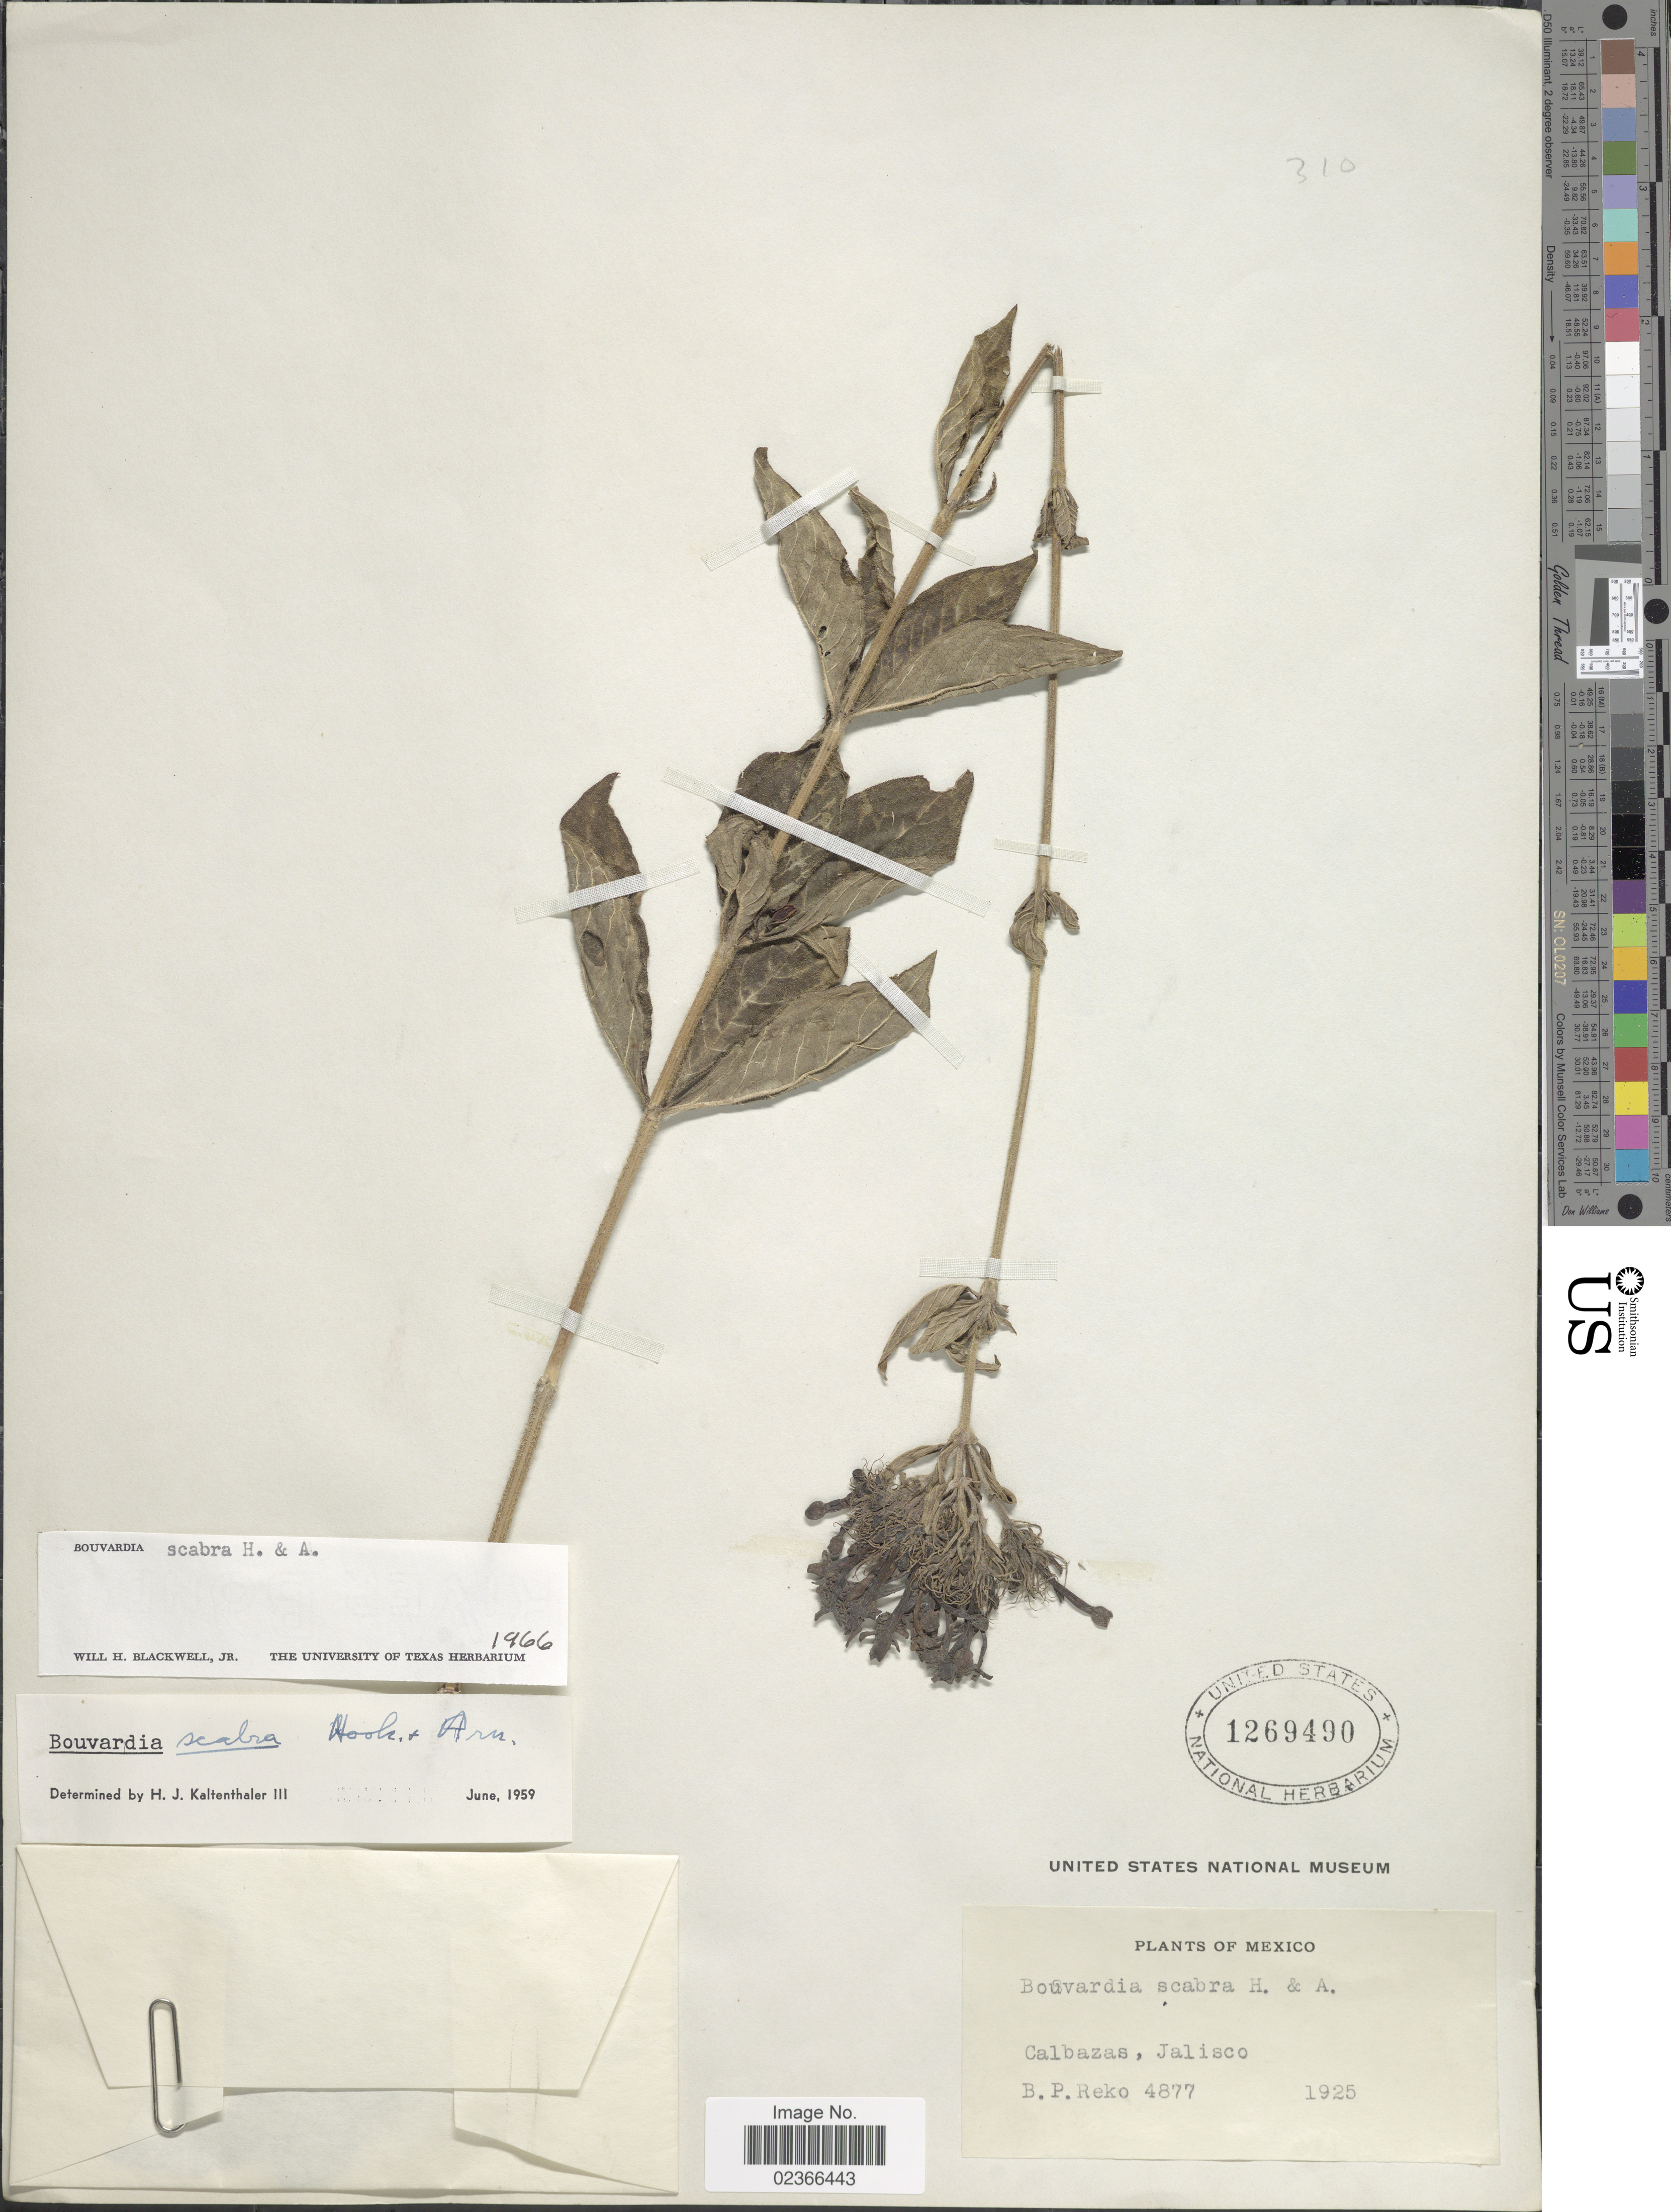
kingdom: Plantae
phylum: Tracheophyta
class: Magnoliopsida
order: Gentianales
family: Rubiaceae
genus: Bouvardia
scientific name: Bouvardia scabra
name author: Hook. & Arn.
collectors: B. P. Reko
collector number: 4877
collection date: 1925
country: Mexico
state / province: Jalisco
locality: Calbazas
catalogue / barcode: US 1269490